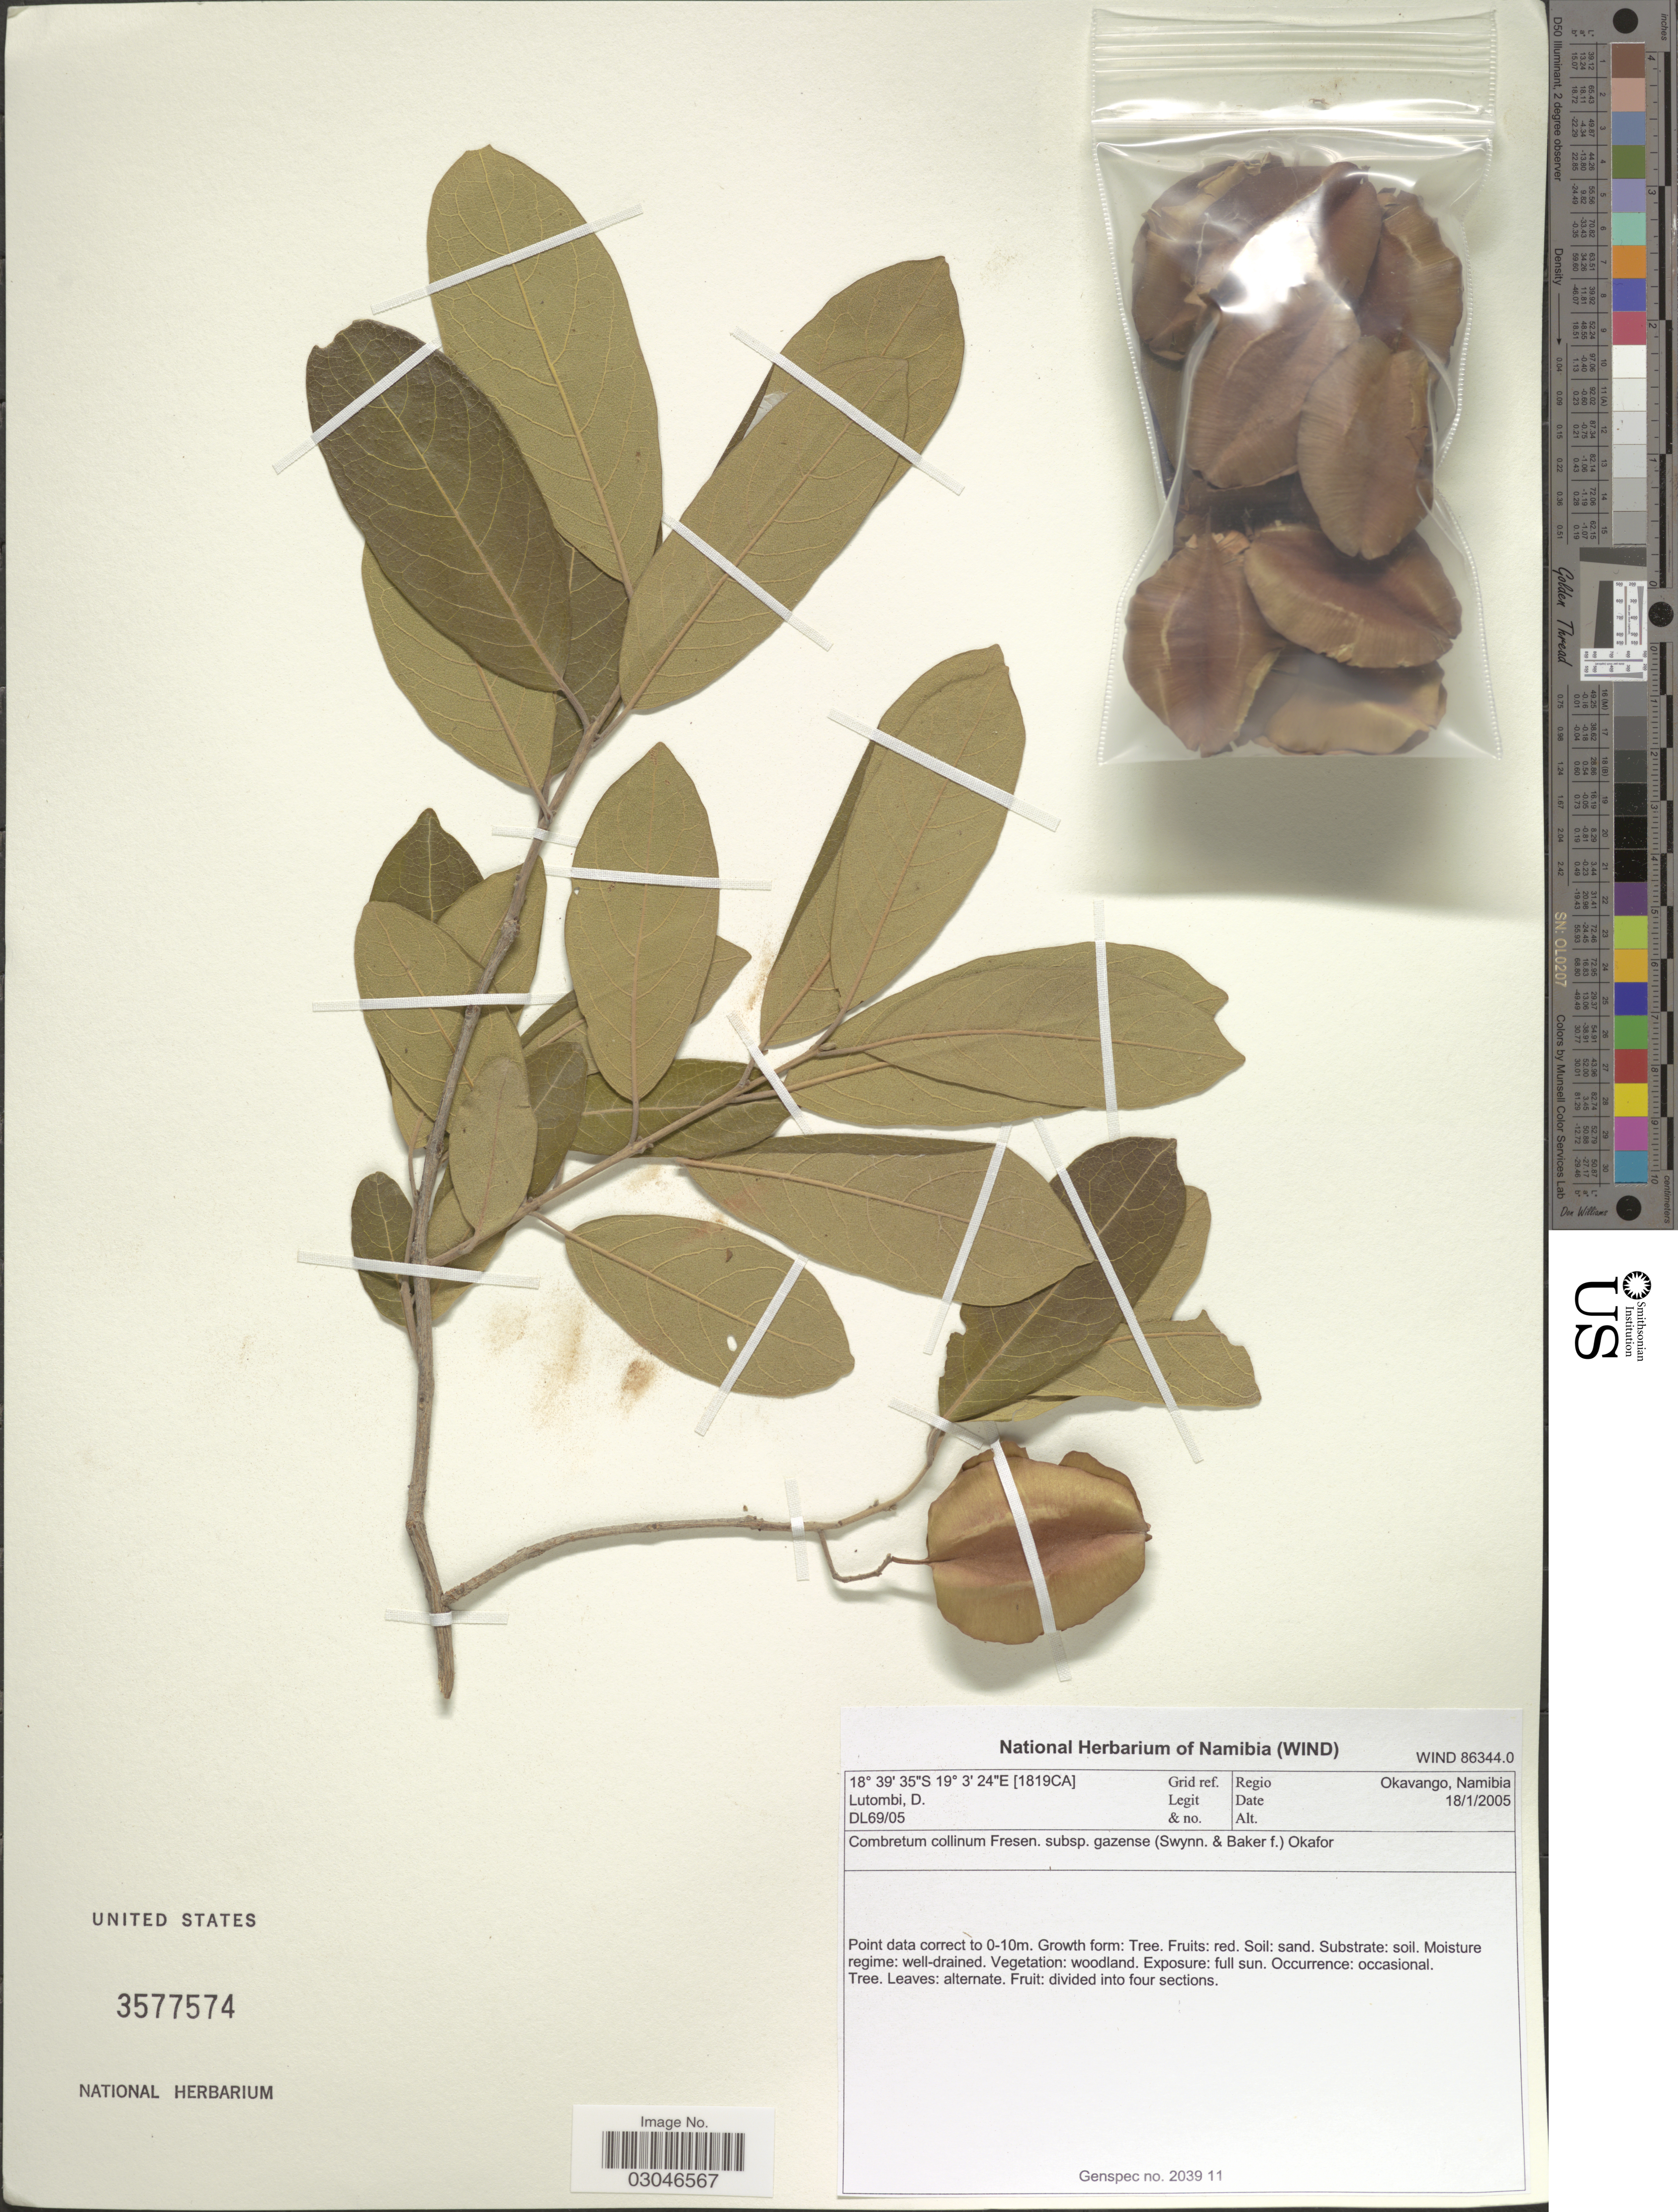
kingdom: Plantae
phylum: Tracheophyta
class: Magnoliopsida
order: Myrtales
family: Combretaceae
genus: Combretum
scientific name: Combretum collinum subsp. gazense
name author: Okafor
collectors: D. Lutombi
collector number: DL69/05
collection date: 2005-01-18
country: Namibia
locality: [1819CA] Grid ref. Regio Okavango.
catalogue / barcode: US 3577574